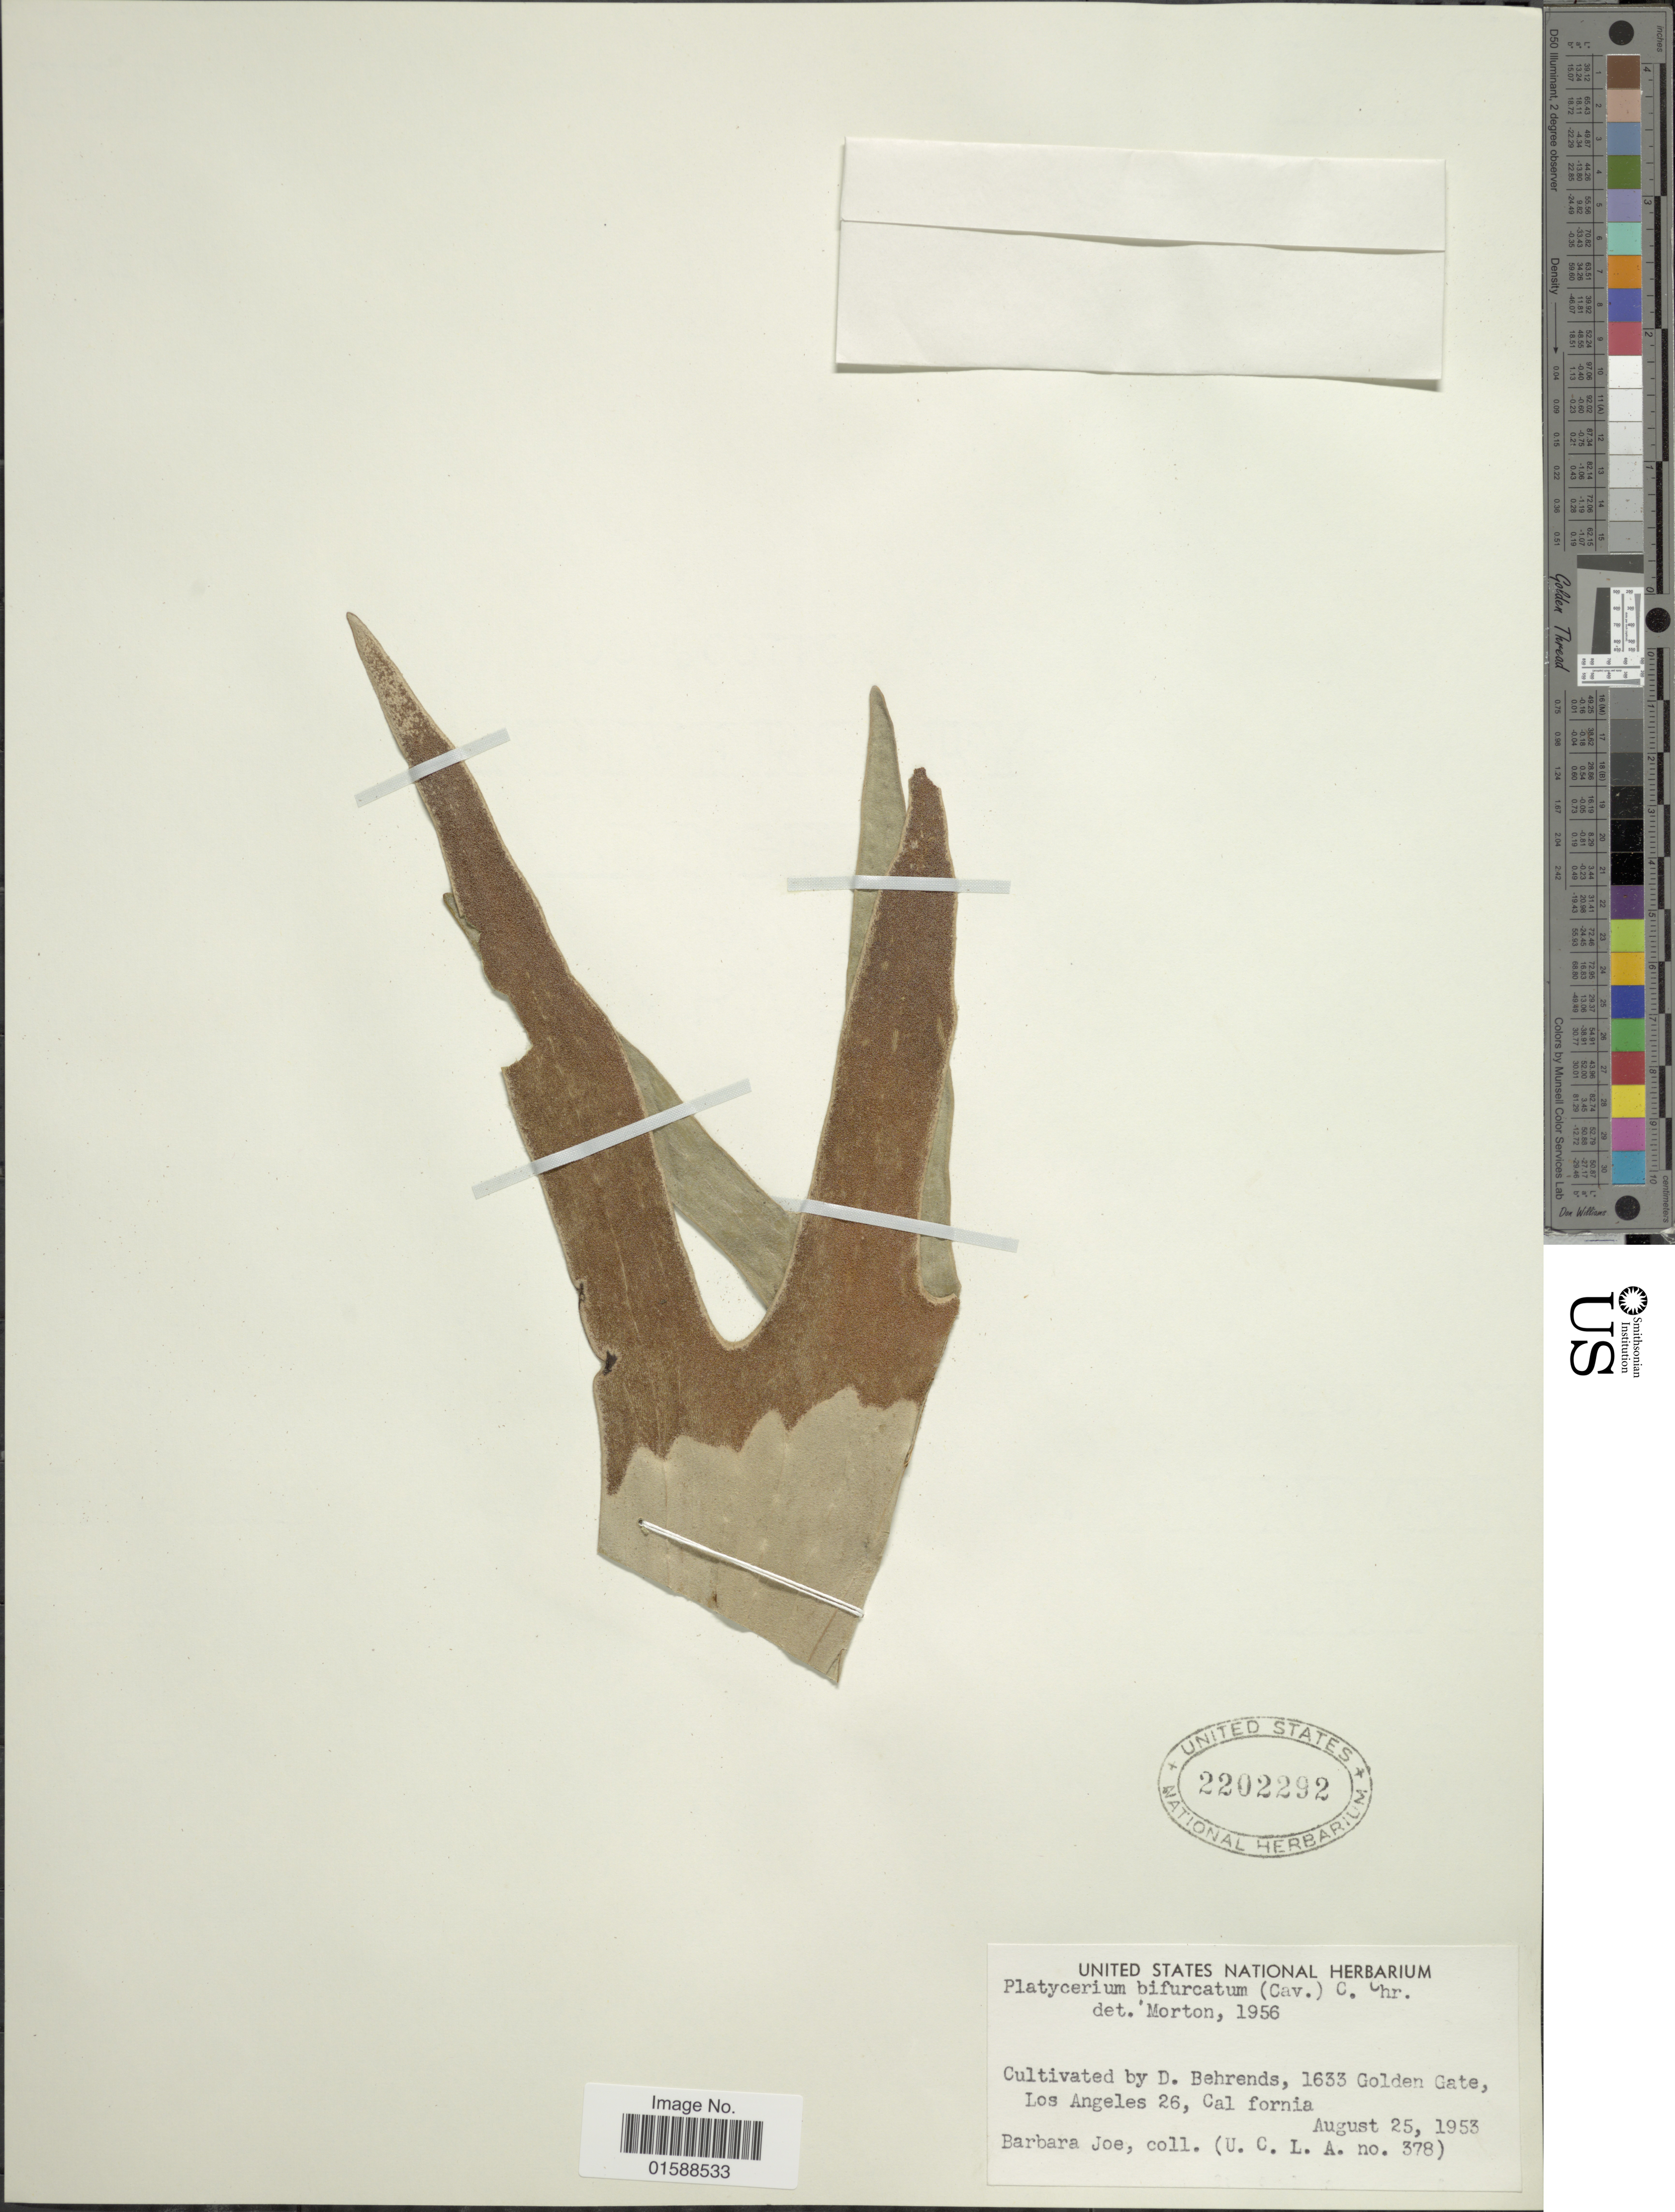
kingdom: Plantae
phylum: Tracheophyta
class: Polypodiopsida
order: Polypodiales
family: Polypodiaceae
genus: Platycerium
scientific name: Platycerium bifurcatum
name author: (Cav.) C. Chr.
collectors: B. Joe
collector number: U.C.L.A. 378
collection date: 1953-08-25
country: United States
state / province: California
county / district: Los Angeles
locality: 1633 Golden Gate, Los Angeles 26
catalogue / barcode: US 2202292